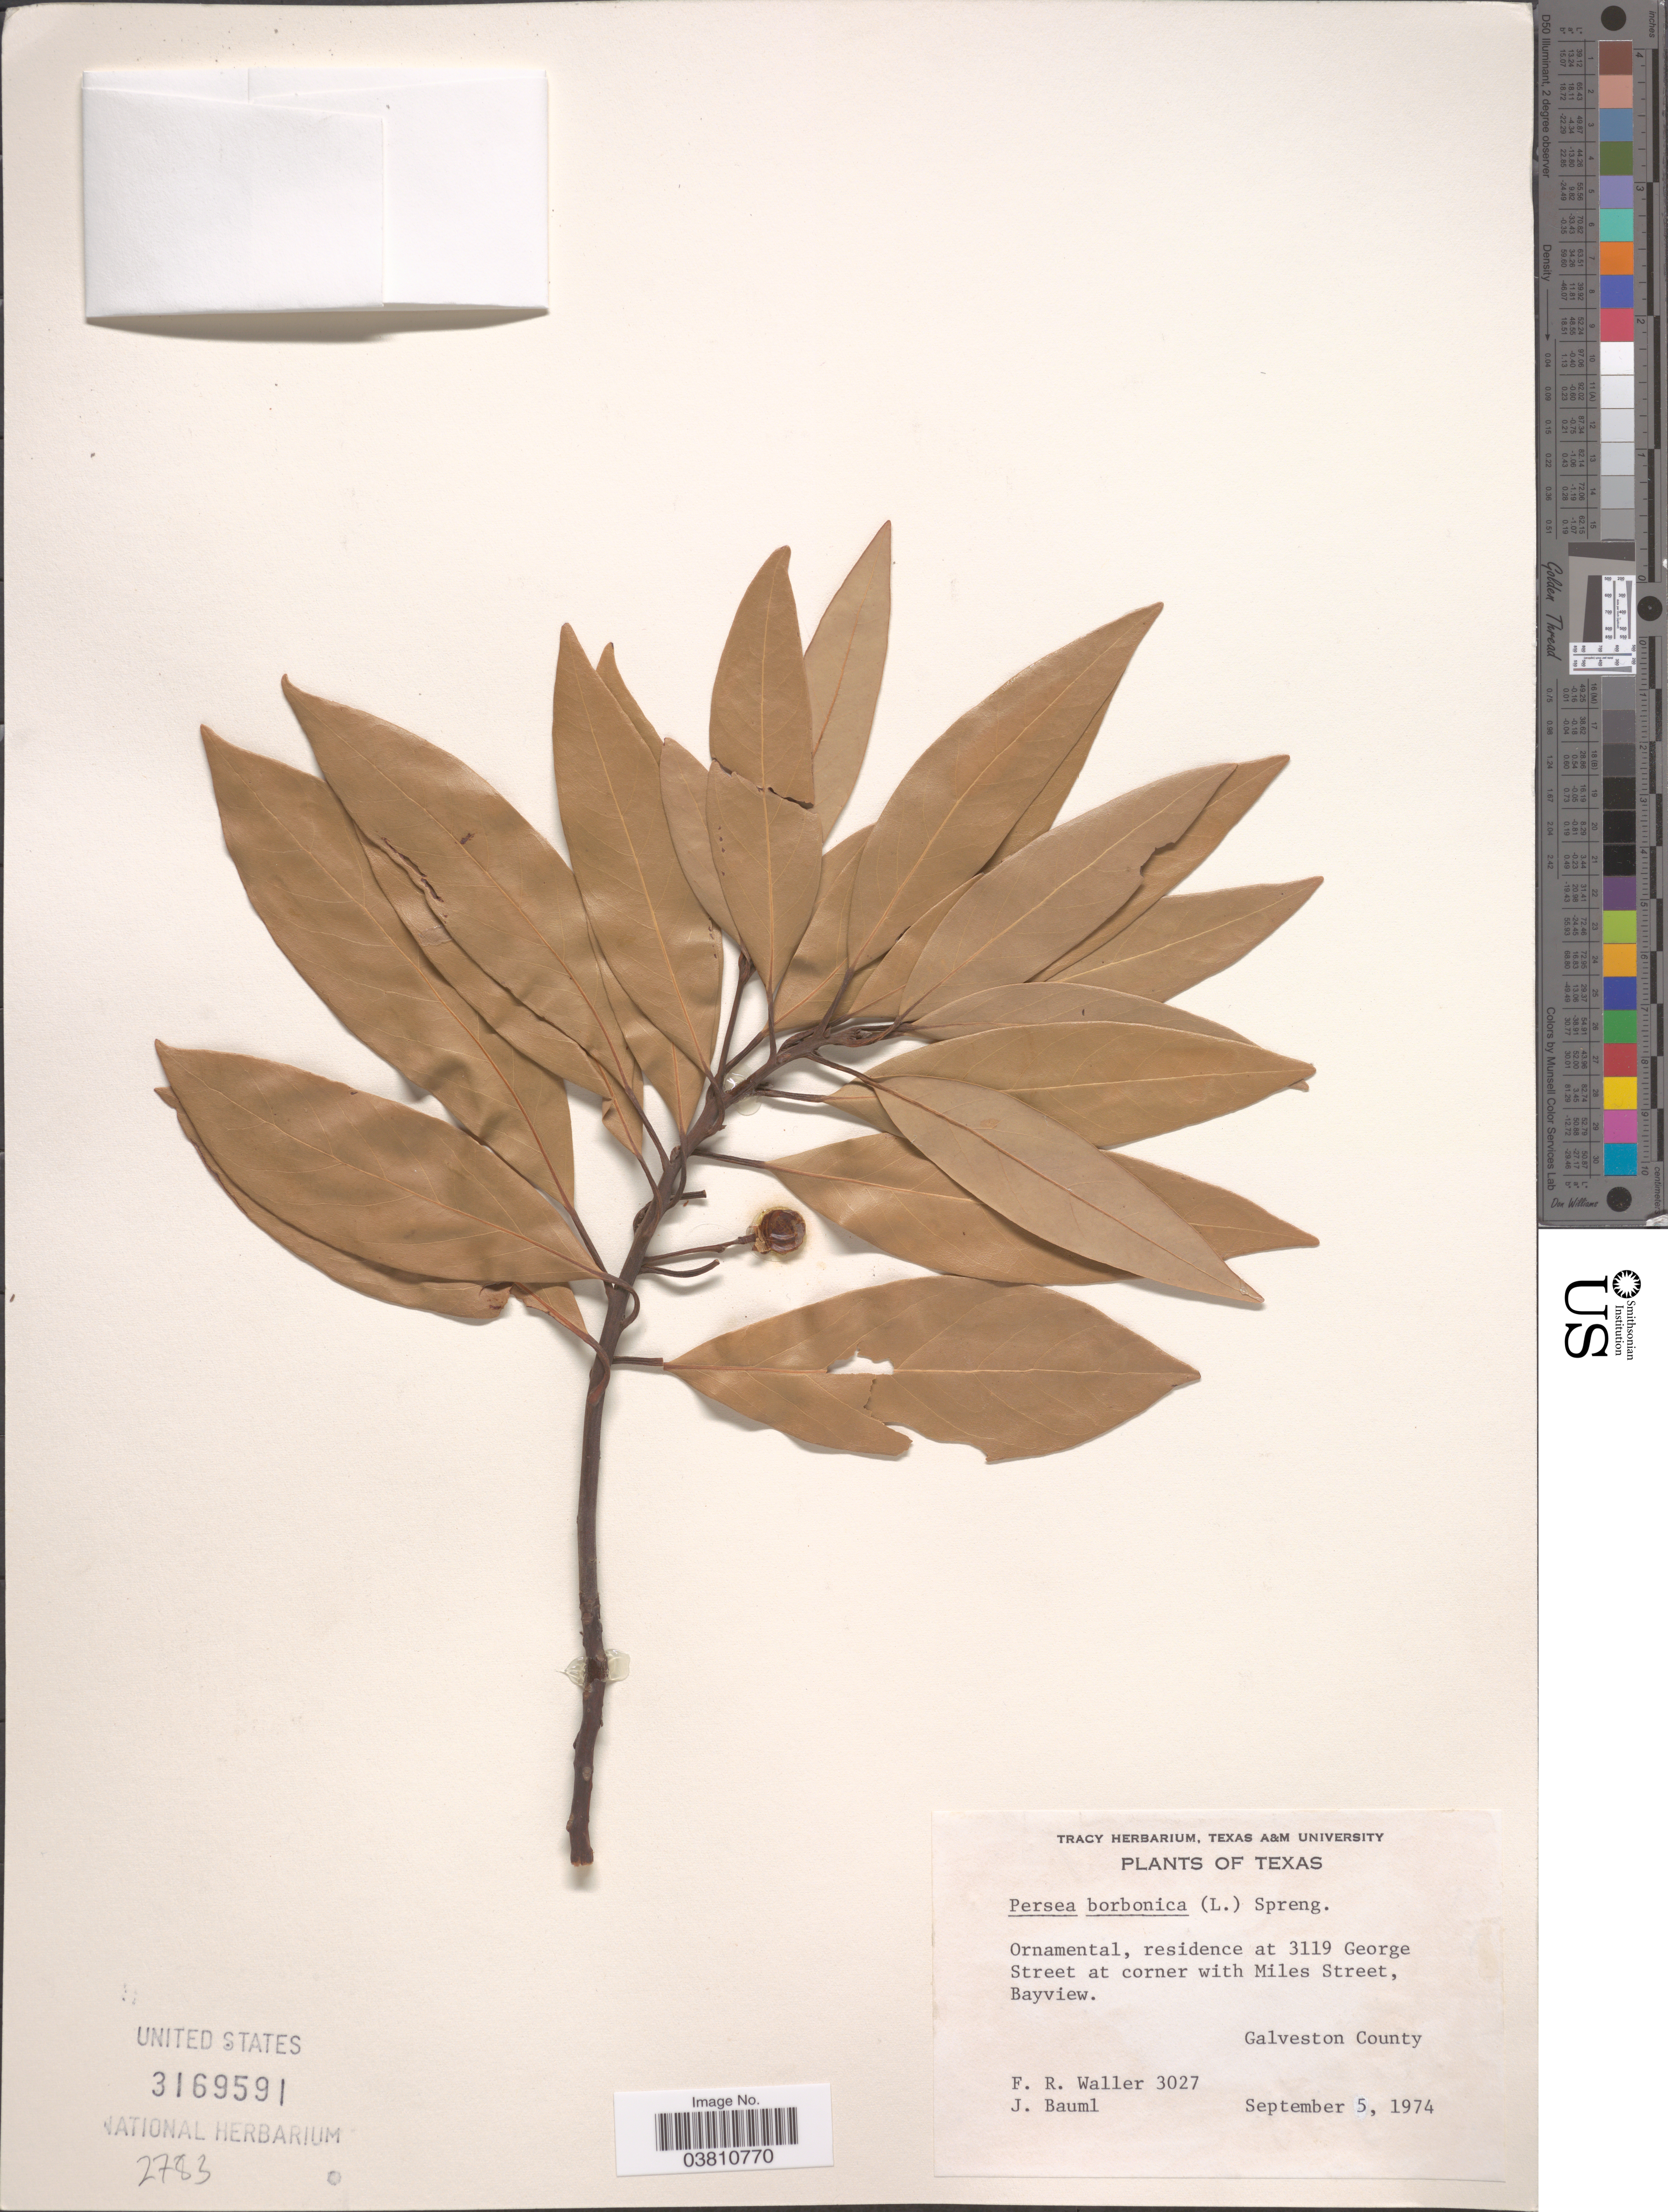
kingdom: Plantae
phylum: Tracheophyta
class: Magnoliopsida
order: Laurales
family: Lauraceae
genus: Persea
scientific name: Persea borbonia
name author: (L.) Spreng.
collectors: F. R. Waller & J. Bauml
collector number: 3027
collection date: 1974-09-05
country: United States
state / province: Texas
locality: Ornamental, residence at 3119 George Street at corner with Miles Street, Bayview. Galveston County.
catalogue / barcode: US 3169591